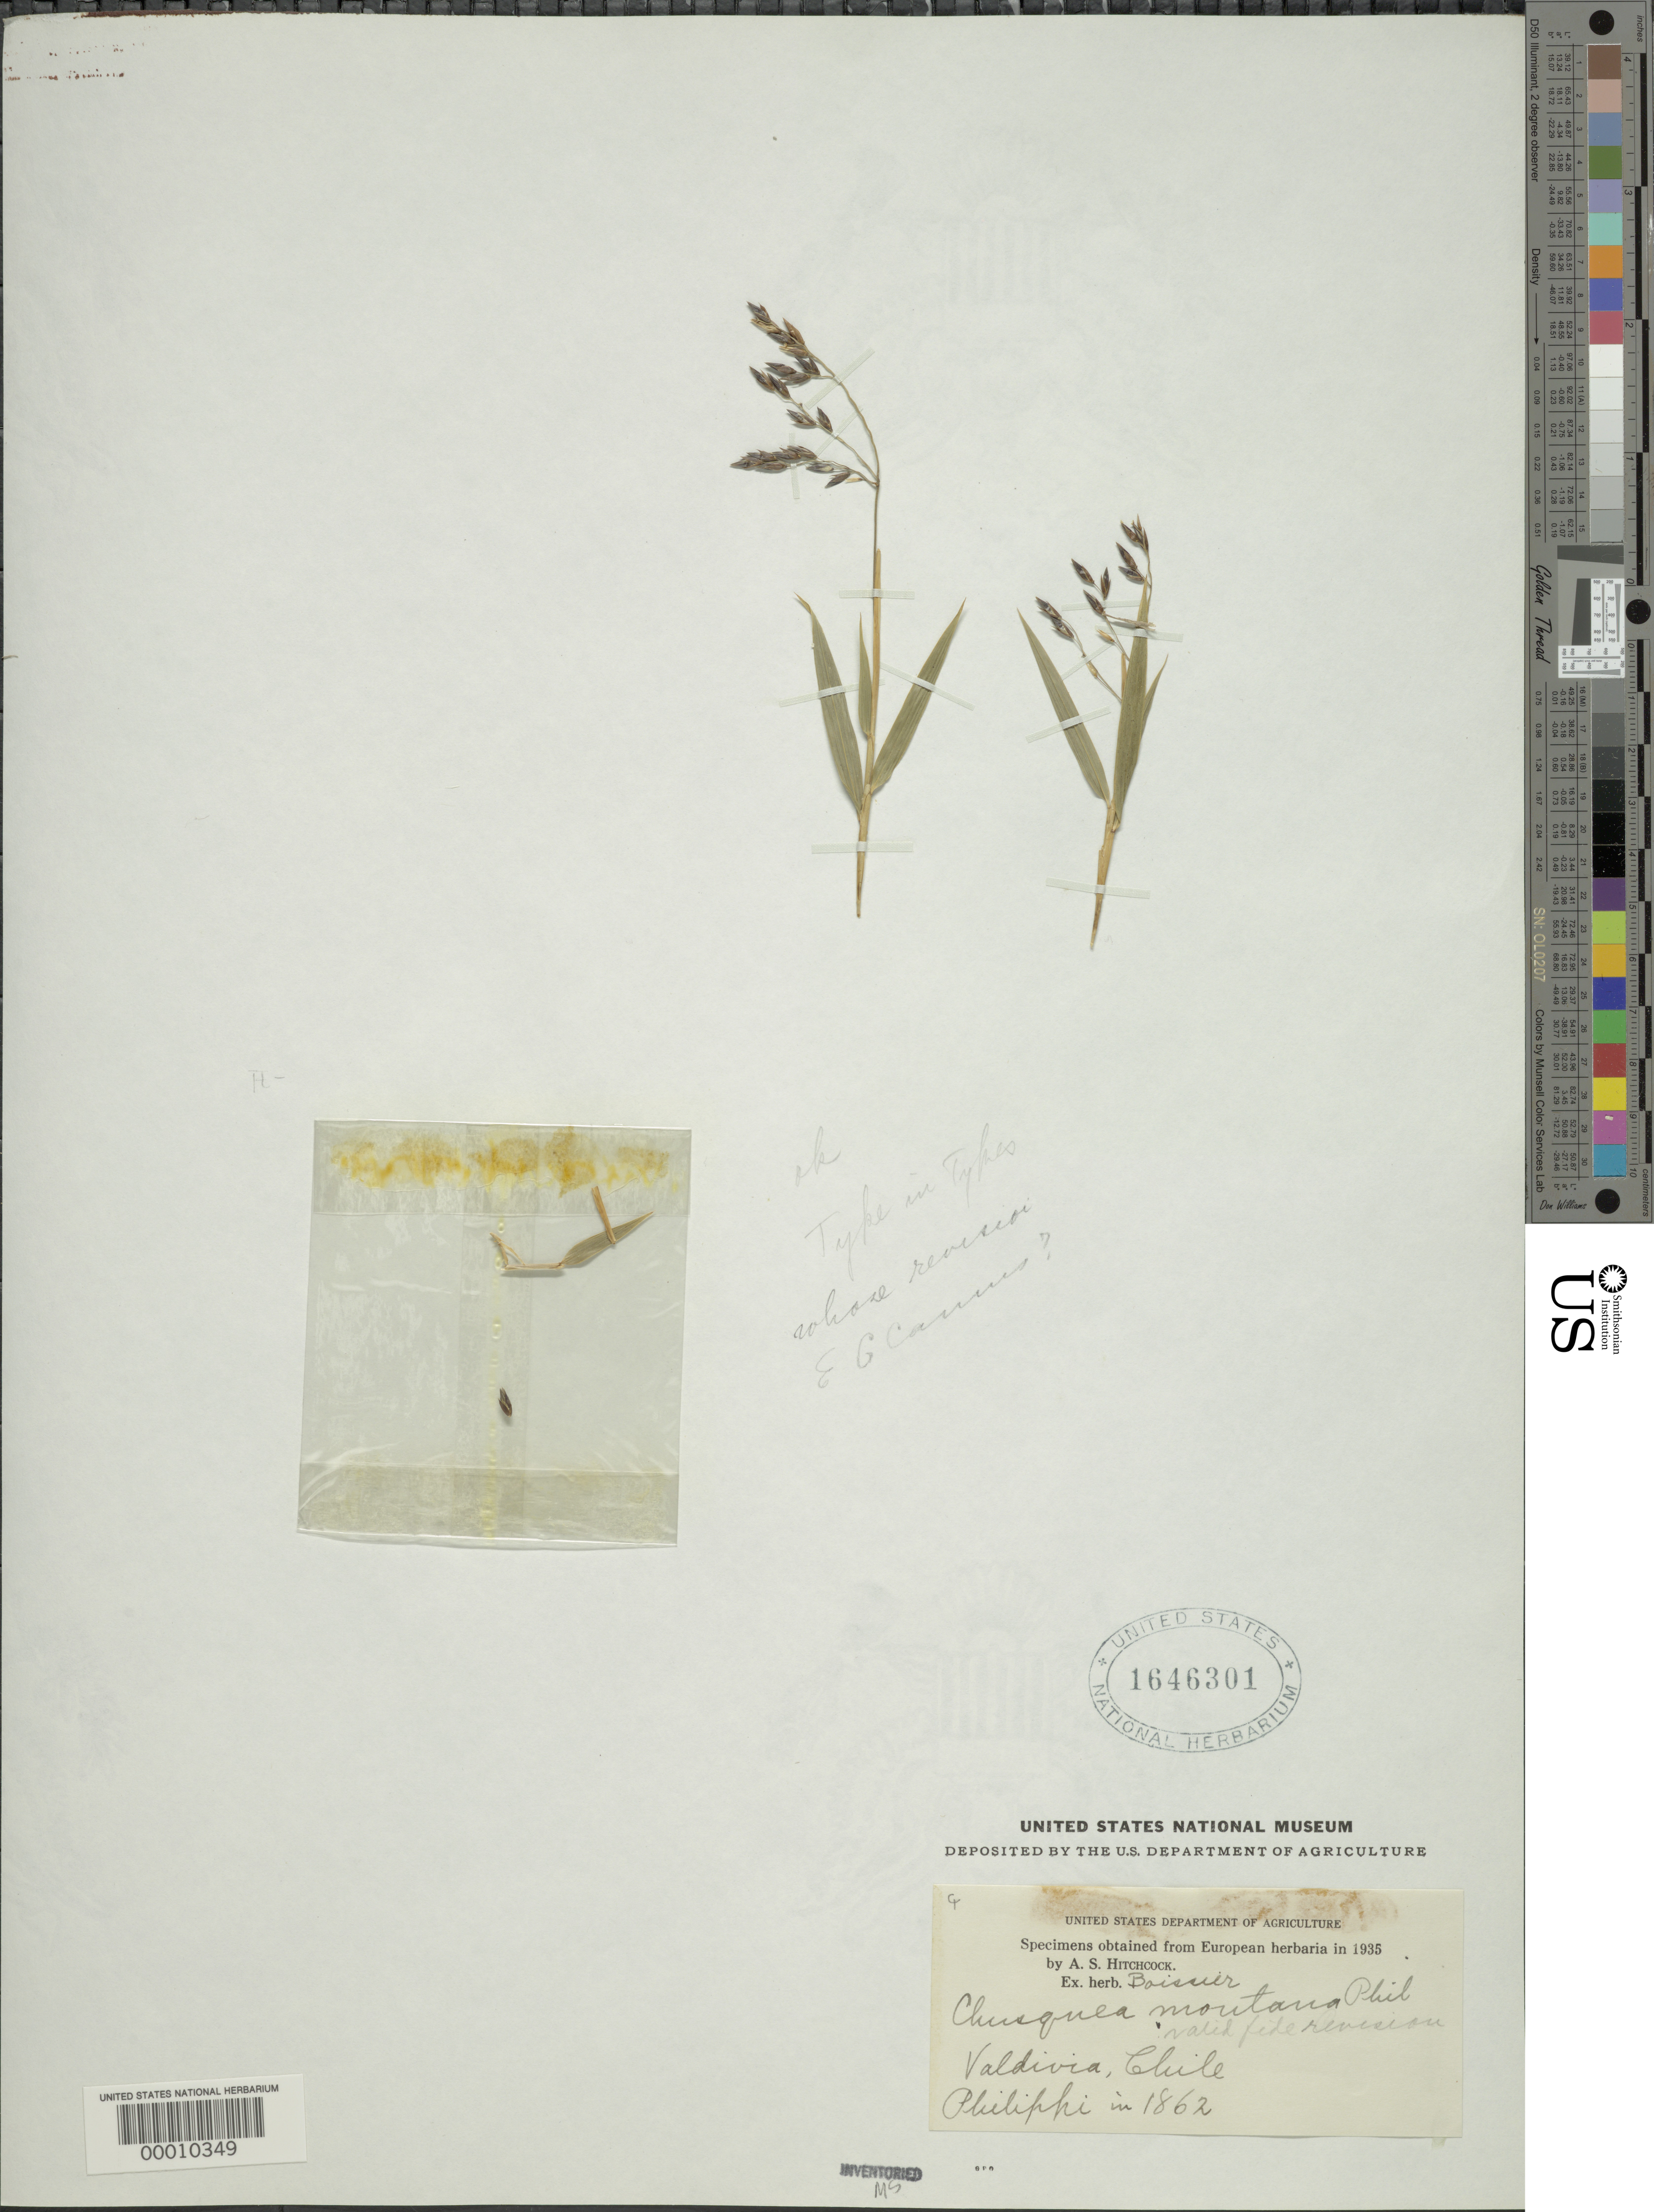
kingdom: Plantae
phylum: Tracheophyta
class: Liliopsida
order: Poales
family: Poaceae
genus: Chusquea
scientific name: Chusquea montana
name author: Phil.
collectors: -. Philippi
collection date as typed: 1862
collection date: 1862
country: Chile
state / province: Los Lagos (X)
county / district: Valdivia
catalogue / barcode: US 1646301